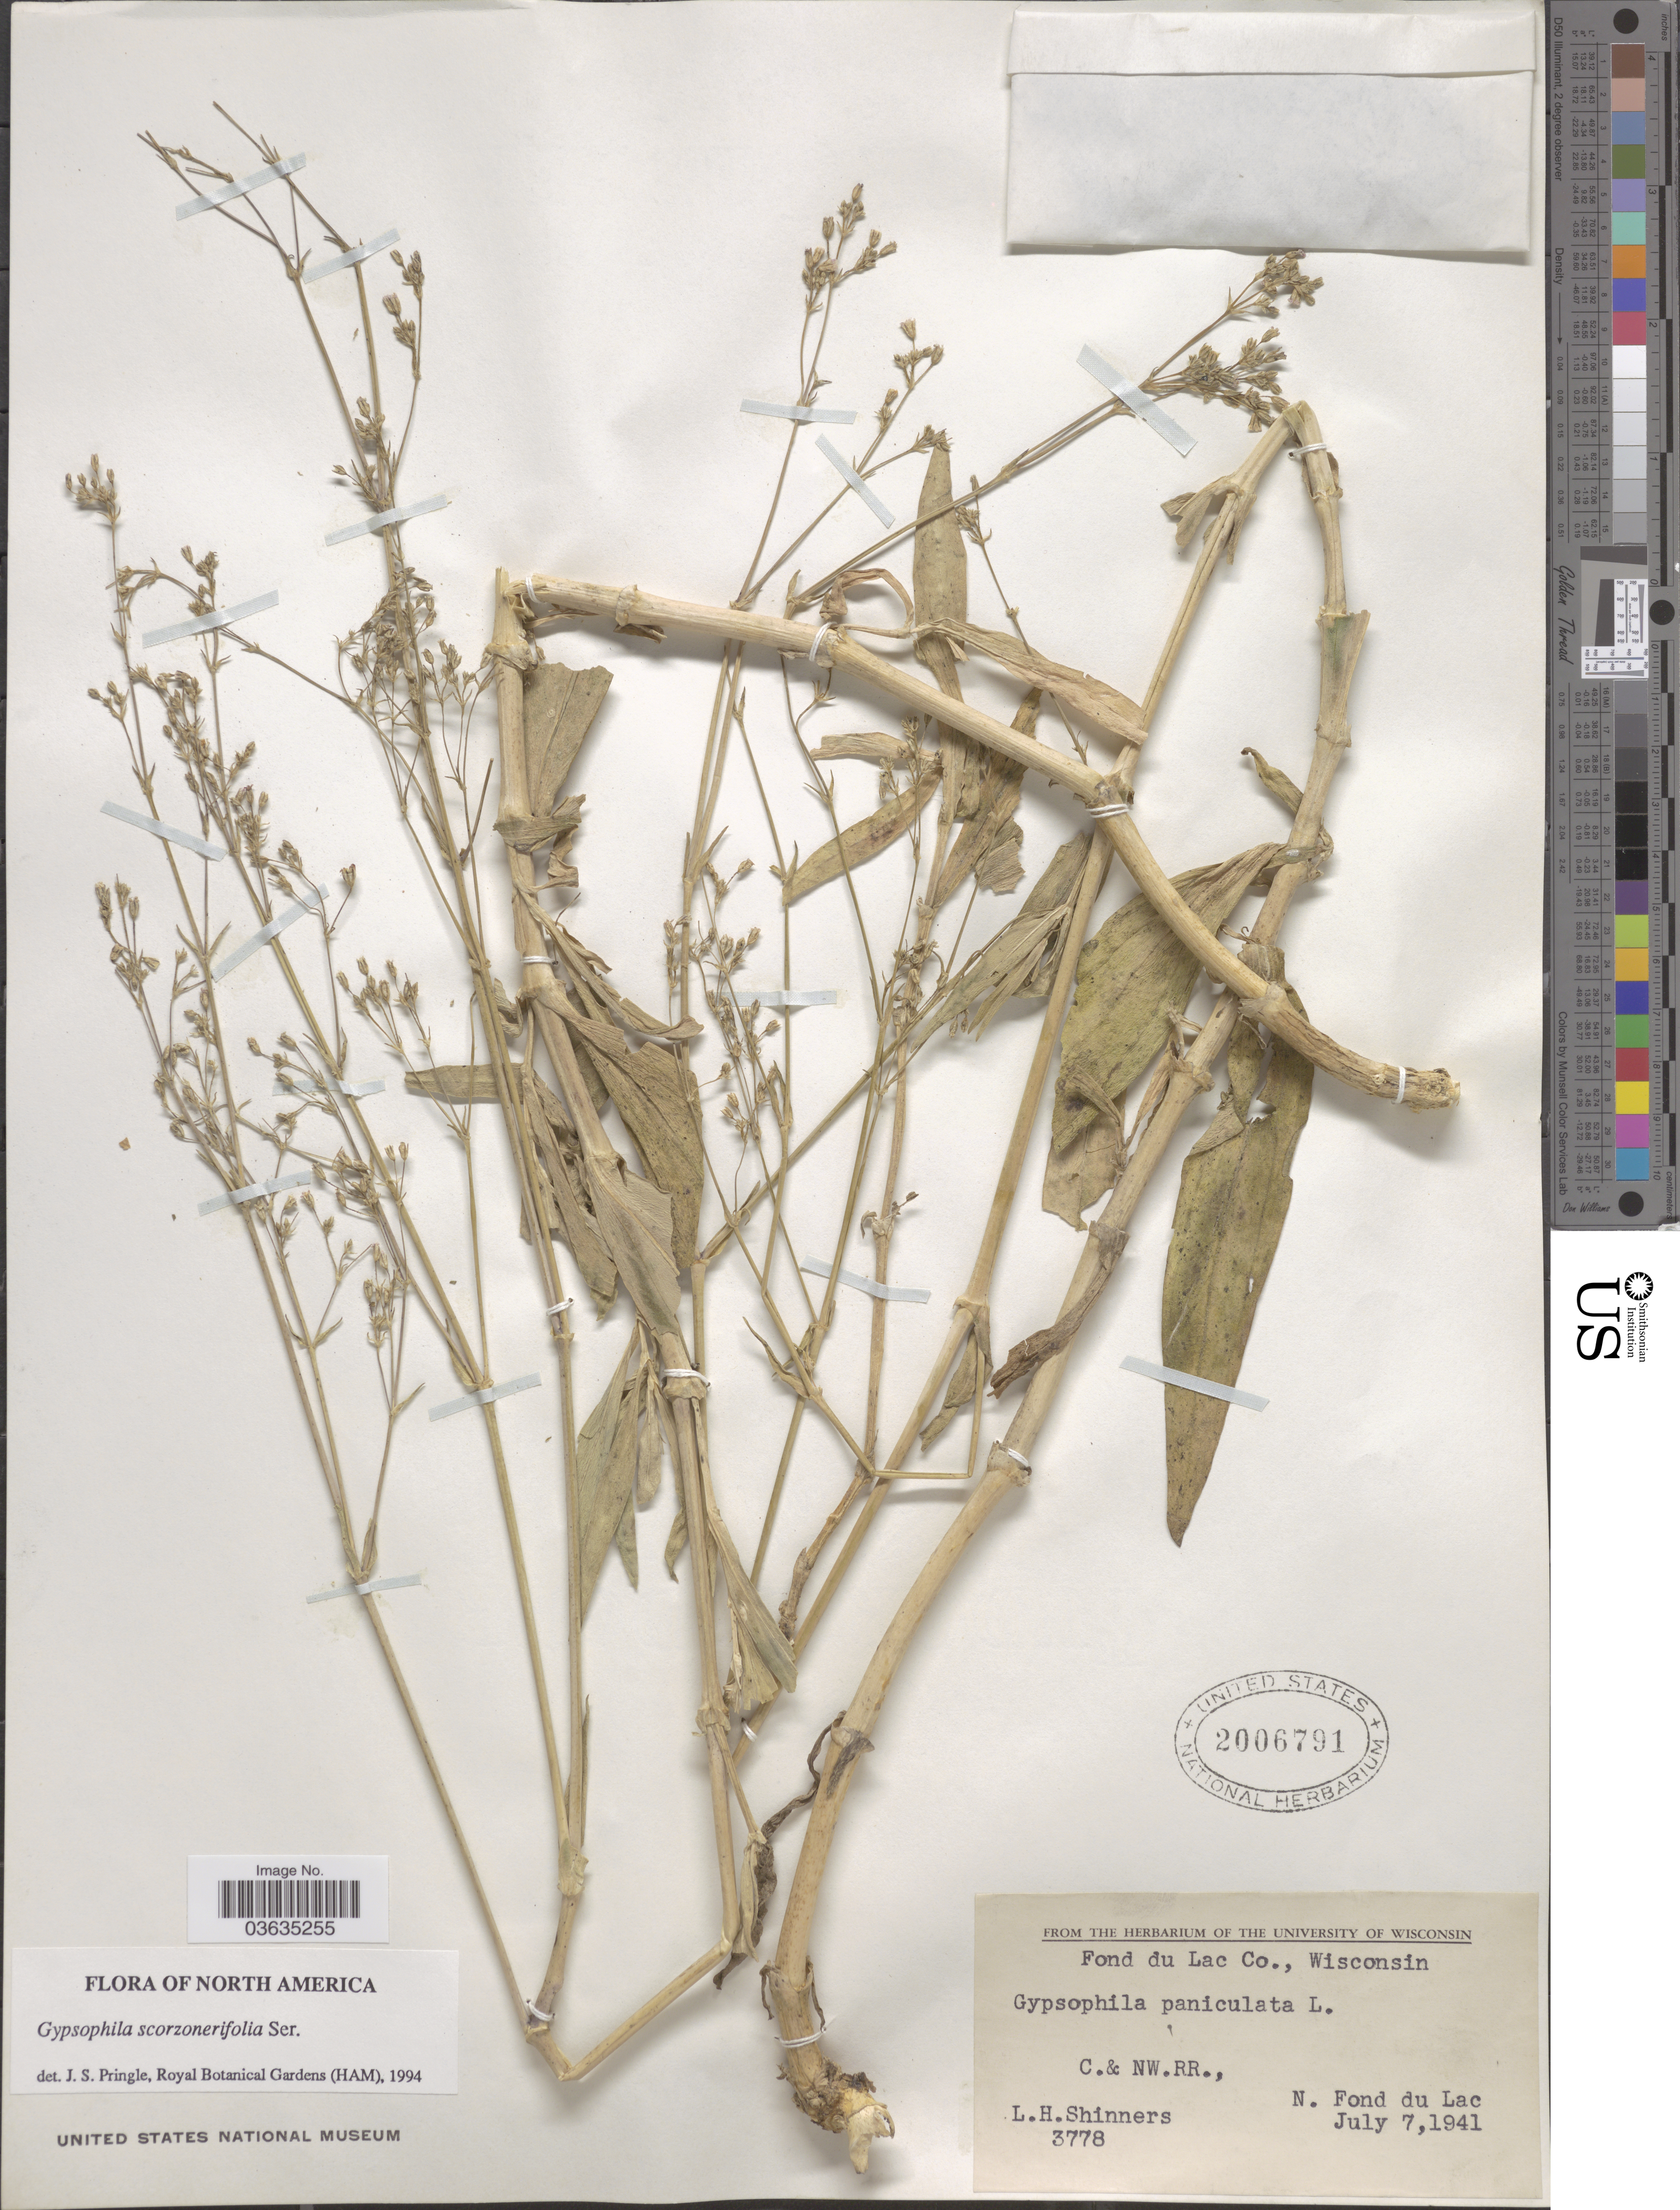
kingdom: Plantae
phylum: Tracheophyta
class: Magnoliopsida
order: Caryophyllales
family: Caryophyllaceae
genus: Gypsophila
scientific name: Gypsophila scorzonerifolia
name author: Ser.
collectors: L. H. Shinners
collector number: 3778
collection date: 1941-07-07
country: United States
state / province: Wisconsin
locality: Fond du Lac Co., C.& NW. RR., N. Fond du Lac.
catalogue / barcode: US 2006791